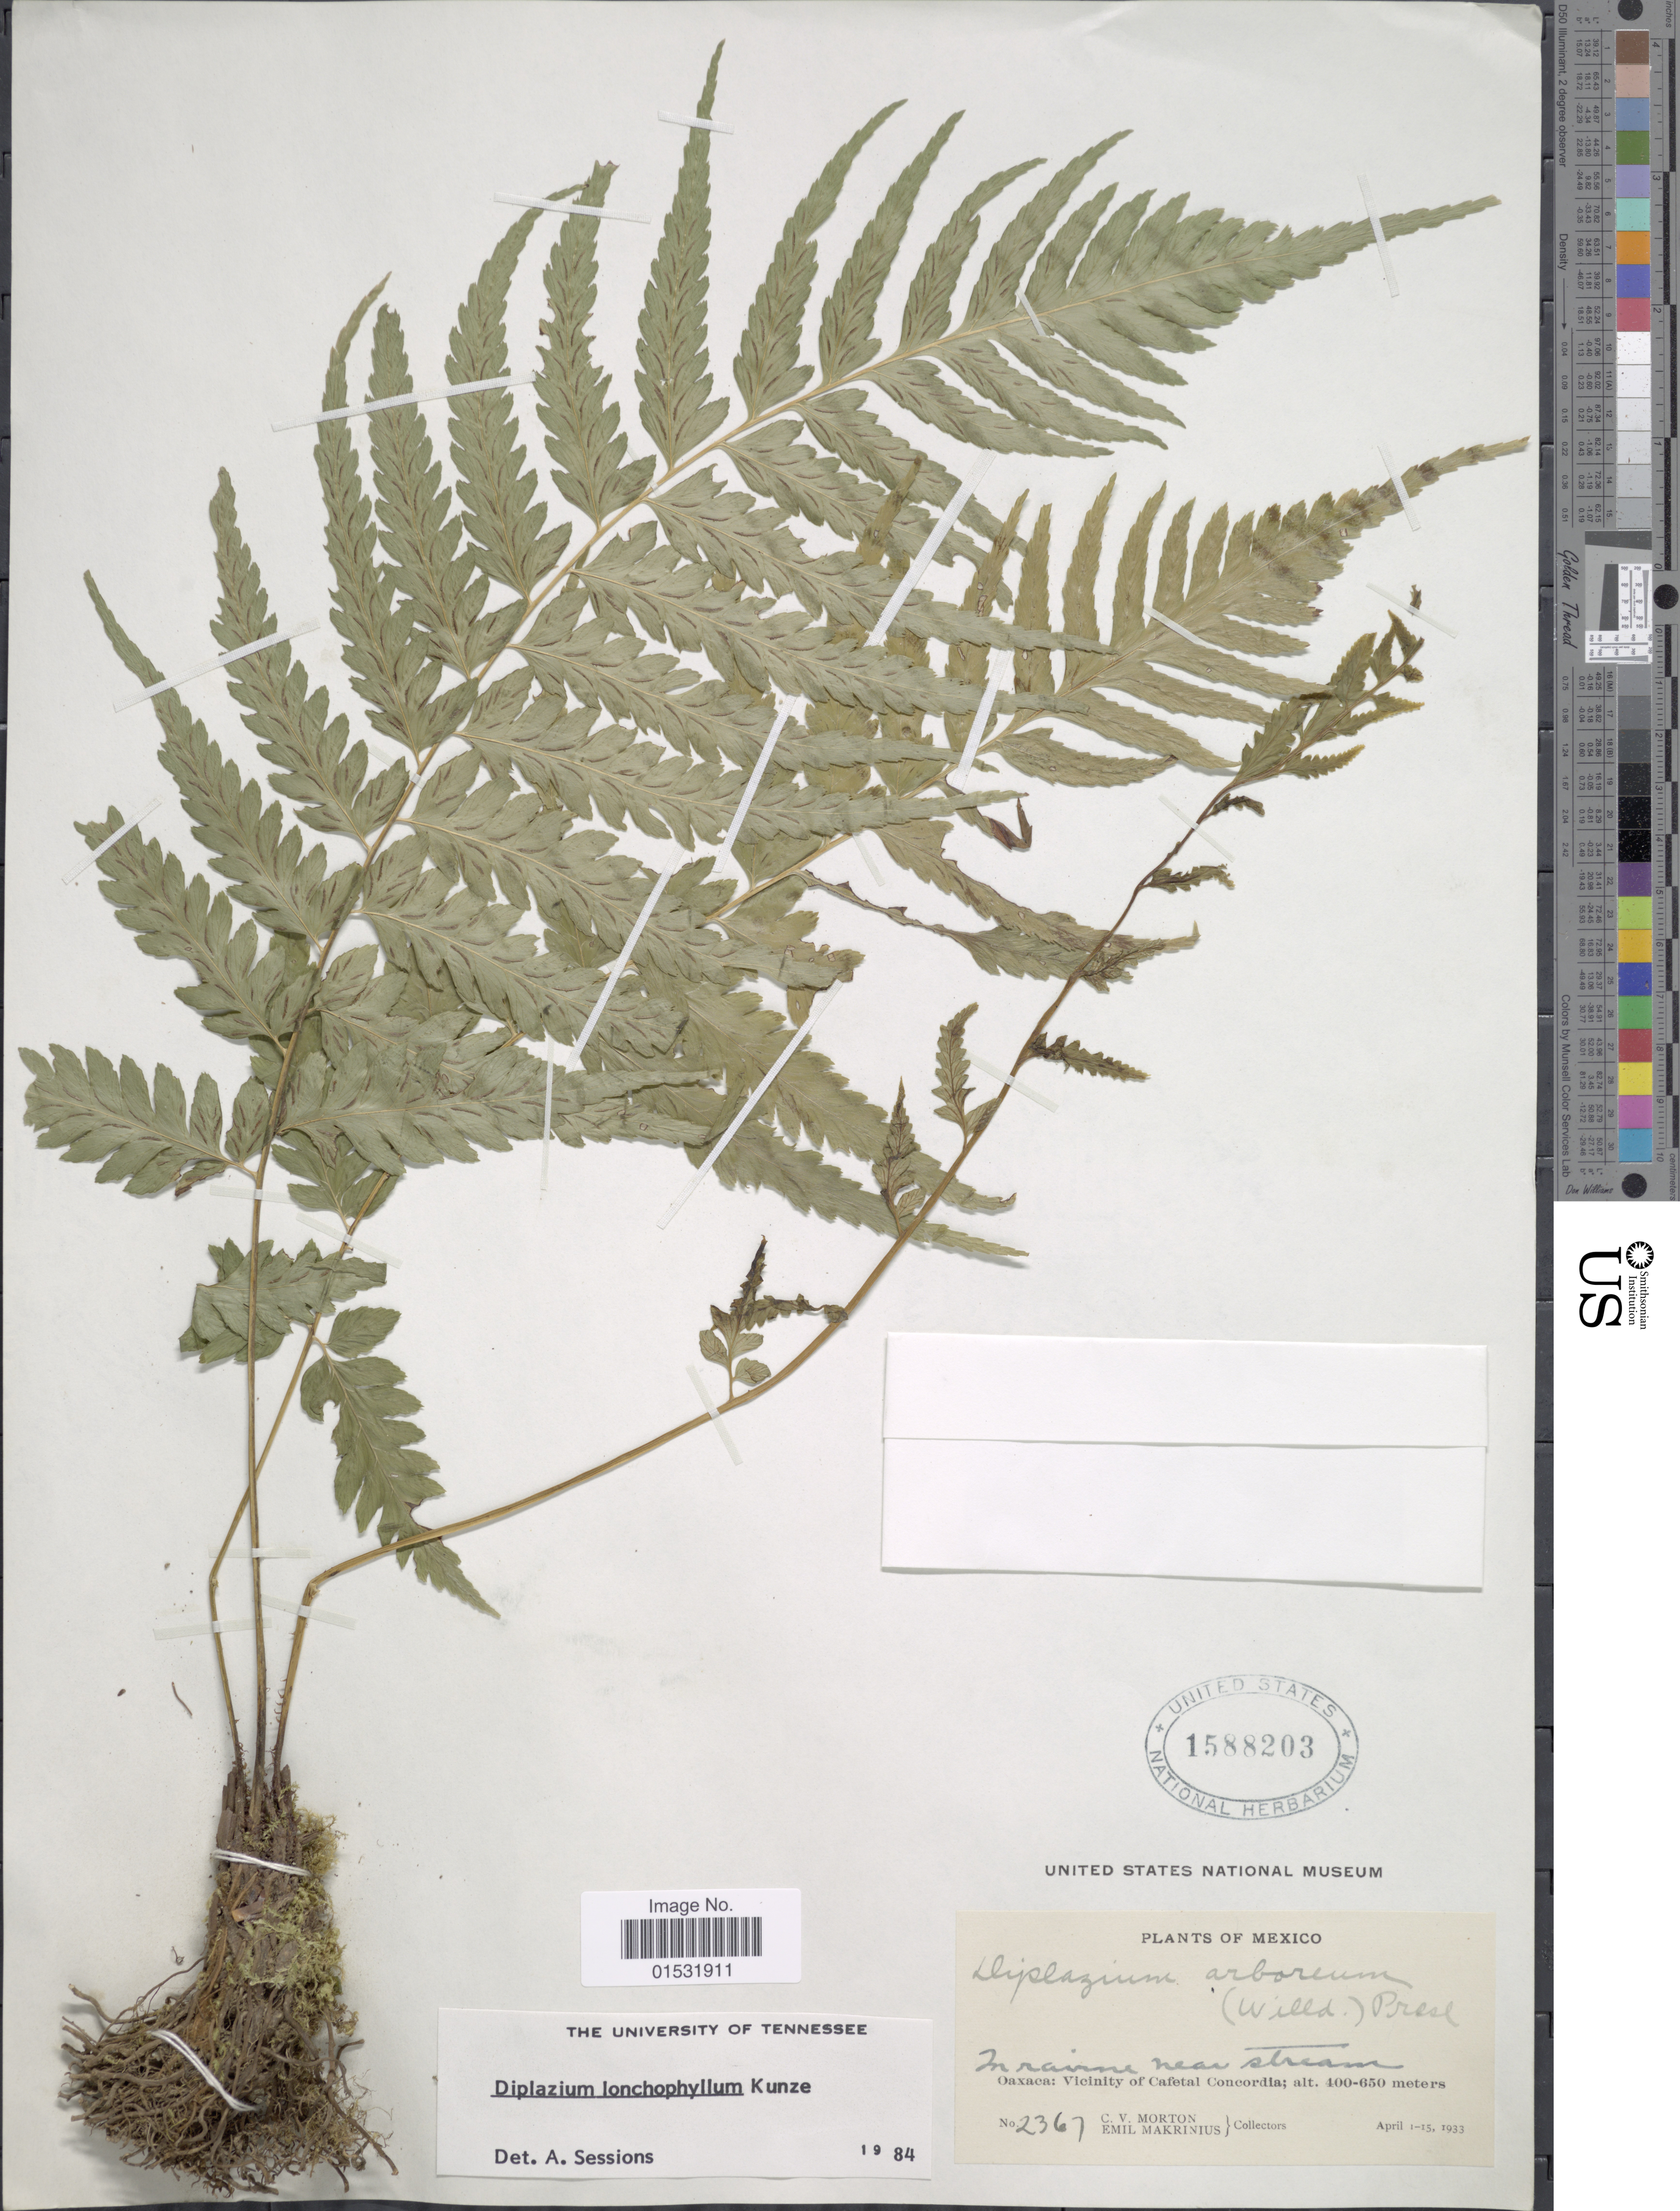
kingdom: Plantae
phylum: Tracheophyta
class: Polypodiopsida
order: Polypodiales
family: Athyriaceae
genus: Diplazium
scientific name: Diplazium lonchophyllum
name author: Kunze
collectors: C. V. Morton & E. Makrinius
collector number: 2367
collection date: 1933-04-01/1933-04-15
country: Mexico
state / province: Oaxaca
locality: Vicinity of Cafetal Concordia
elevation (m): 400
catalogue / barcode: US 1588203